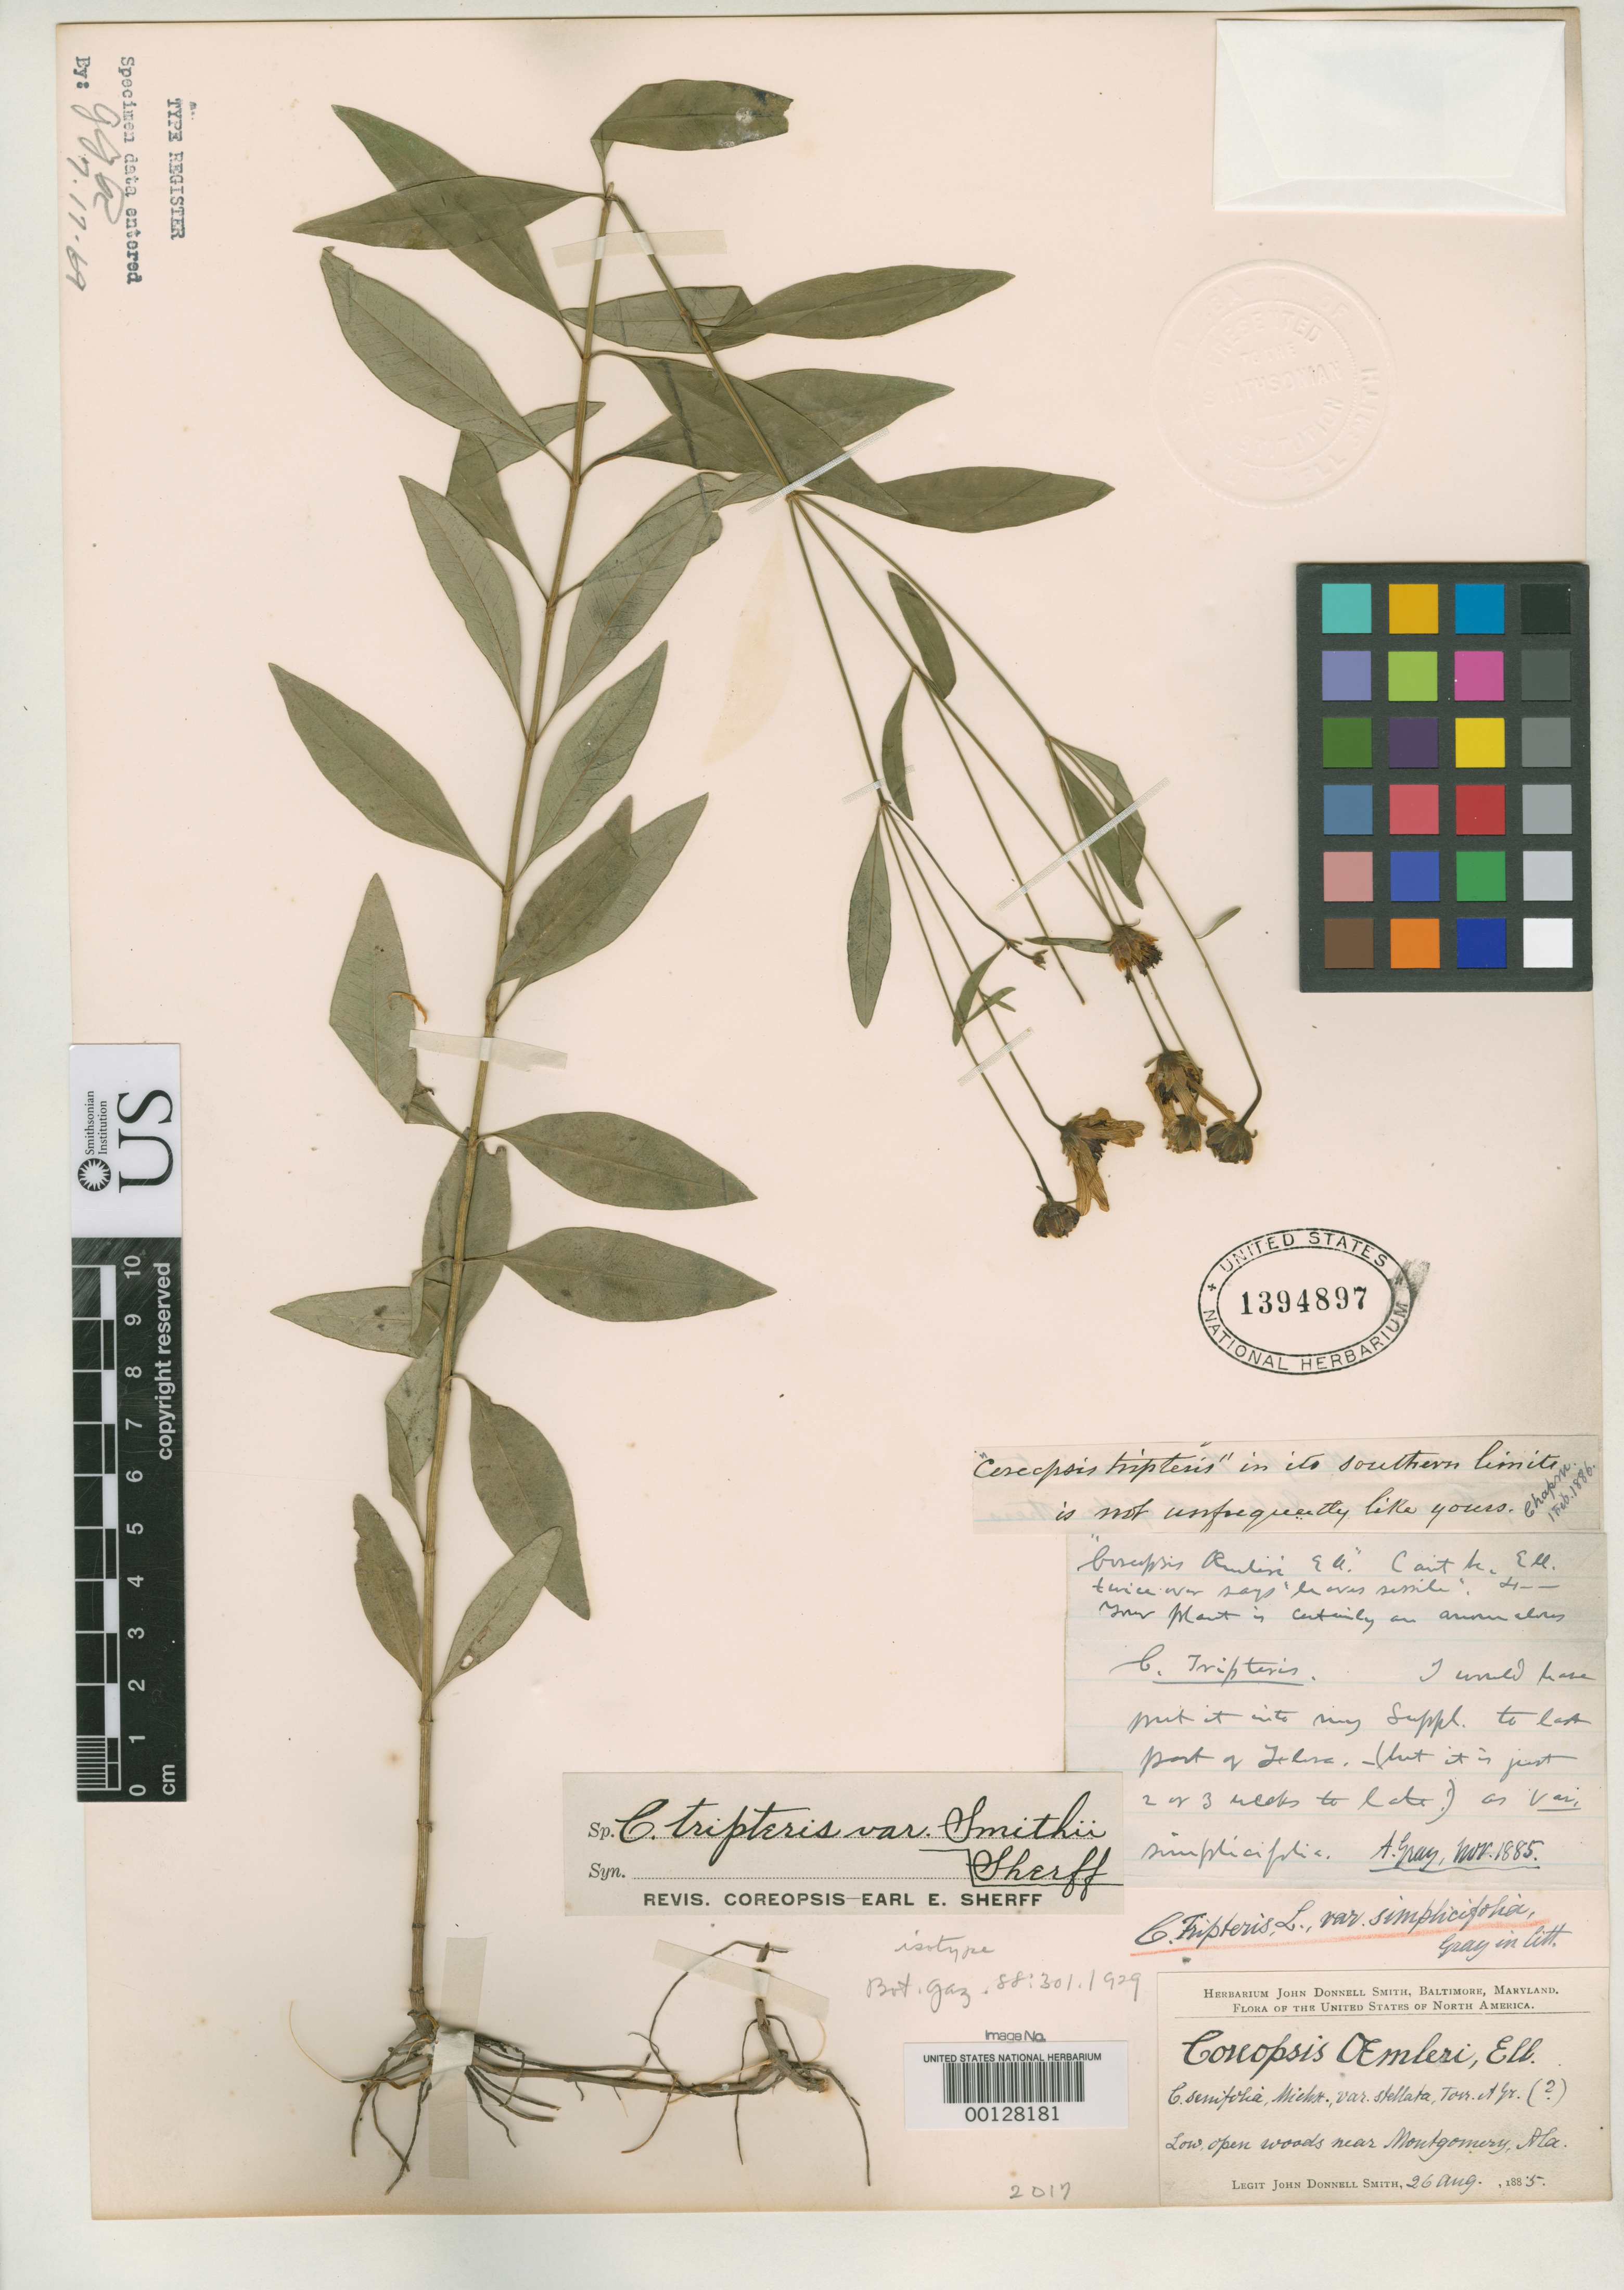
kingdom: Plantae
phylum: Tracheophyta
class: Magnoliopsida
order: Asterales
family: Asteraceae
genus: Coreopsis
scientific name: Coreopsis tripteris var. smithii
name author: Sherff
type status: Isotype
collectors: J. Donnell Smith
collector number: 5097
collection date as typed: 26 Aug 1885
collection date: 1885-08-26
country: United States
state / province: Alabama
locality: Montgomery.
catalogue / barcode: US 1394897